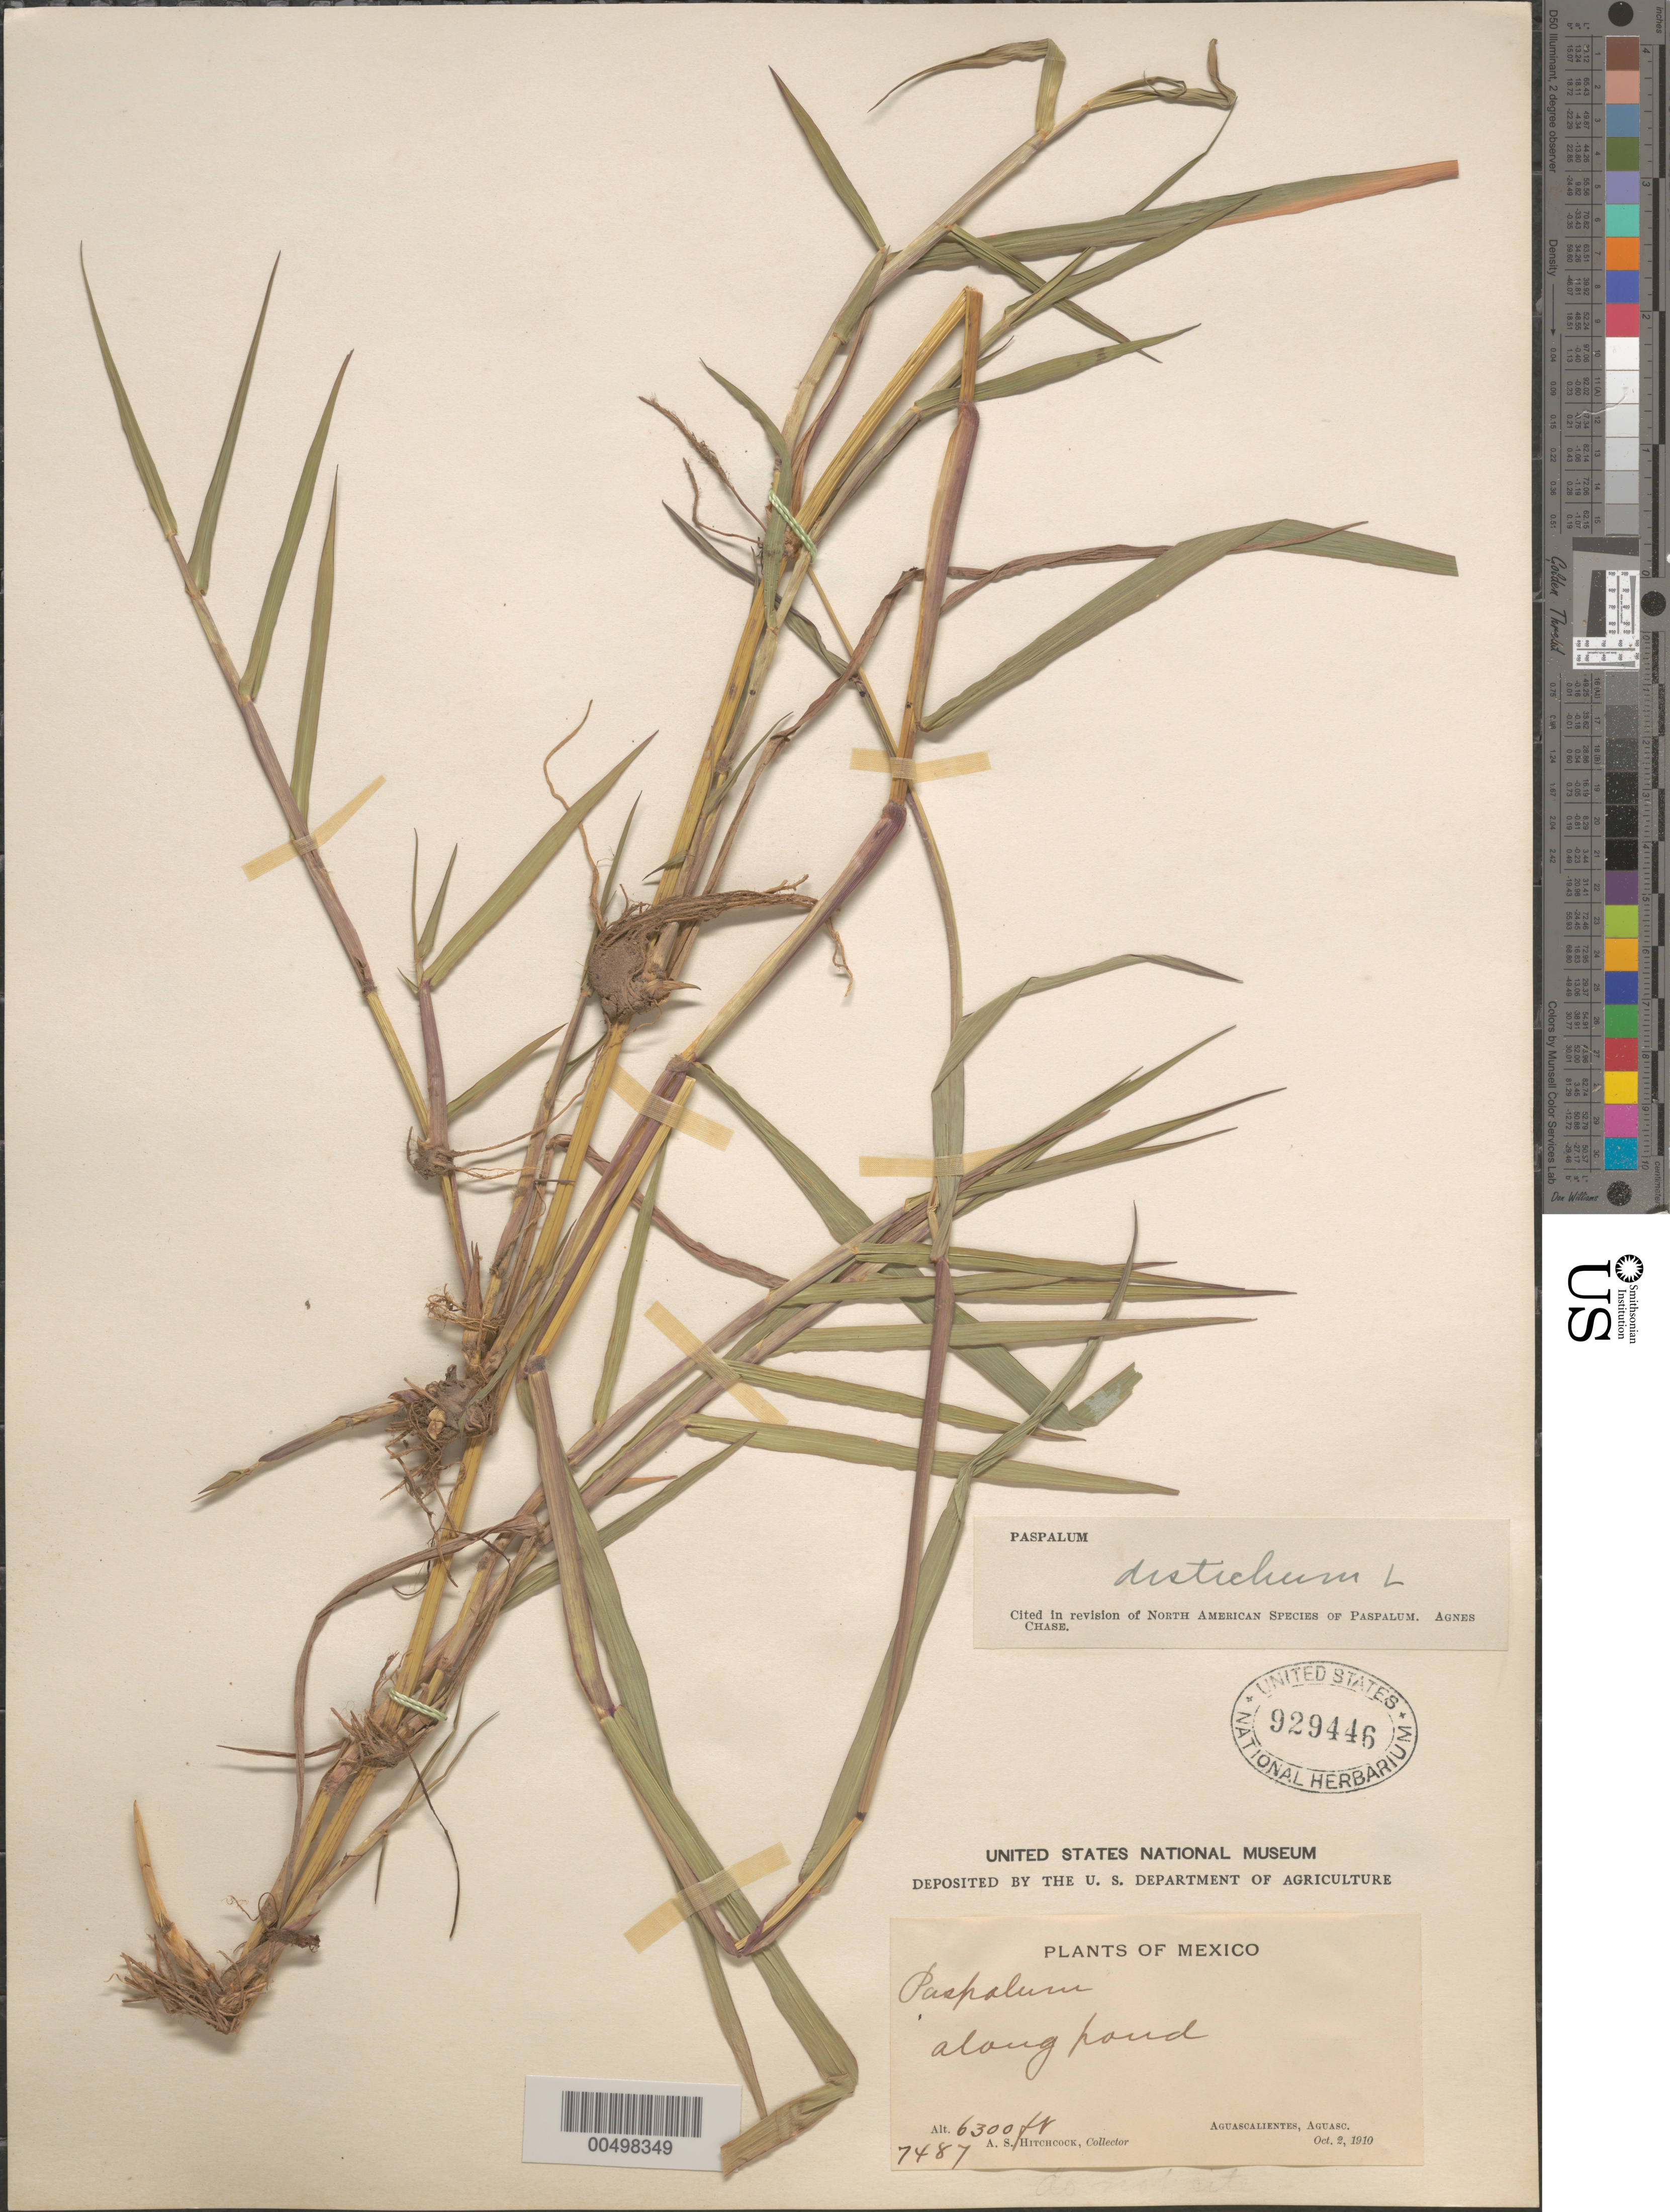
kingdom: Plantae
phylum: Tracheophyta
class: Liliopsida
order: Poales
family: Poaceae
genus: Paspalum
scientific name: Paspalum paspaloides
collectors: A. S. Hitchcock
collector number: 7487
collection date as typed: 2 Oct 1910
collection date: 1910-10-02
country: Mexico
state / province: Aguascalientes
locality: Aguascalientes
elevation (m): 1920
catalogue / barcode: US 929446